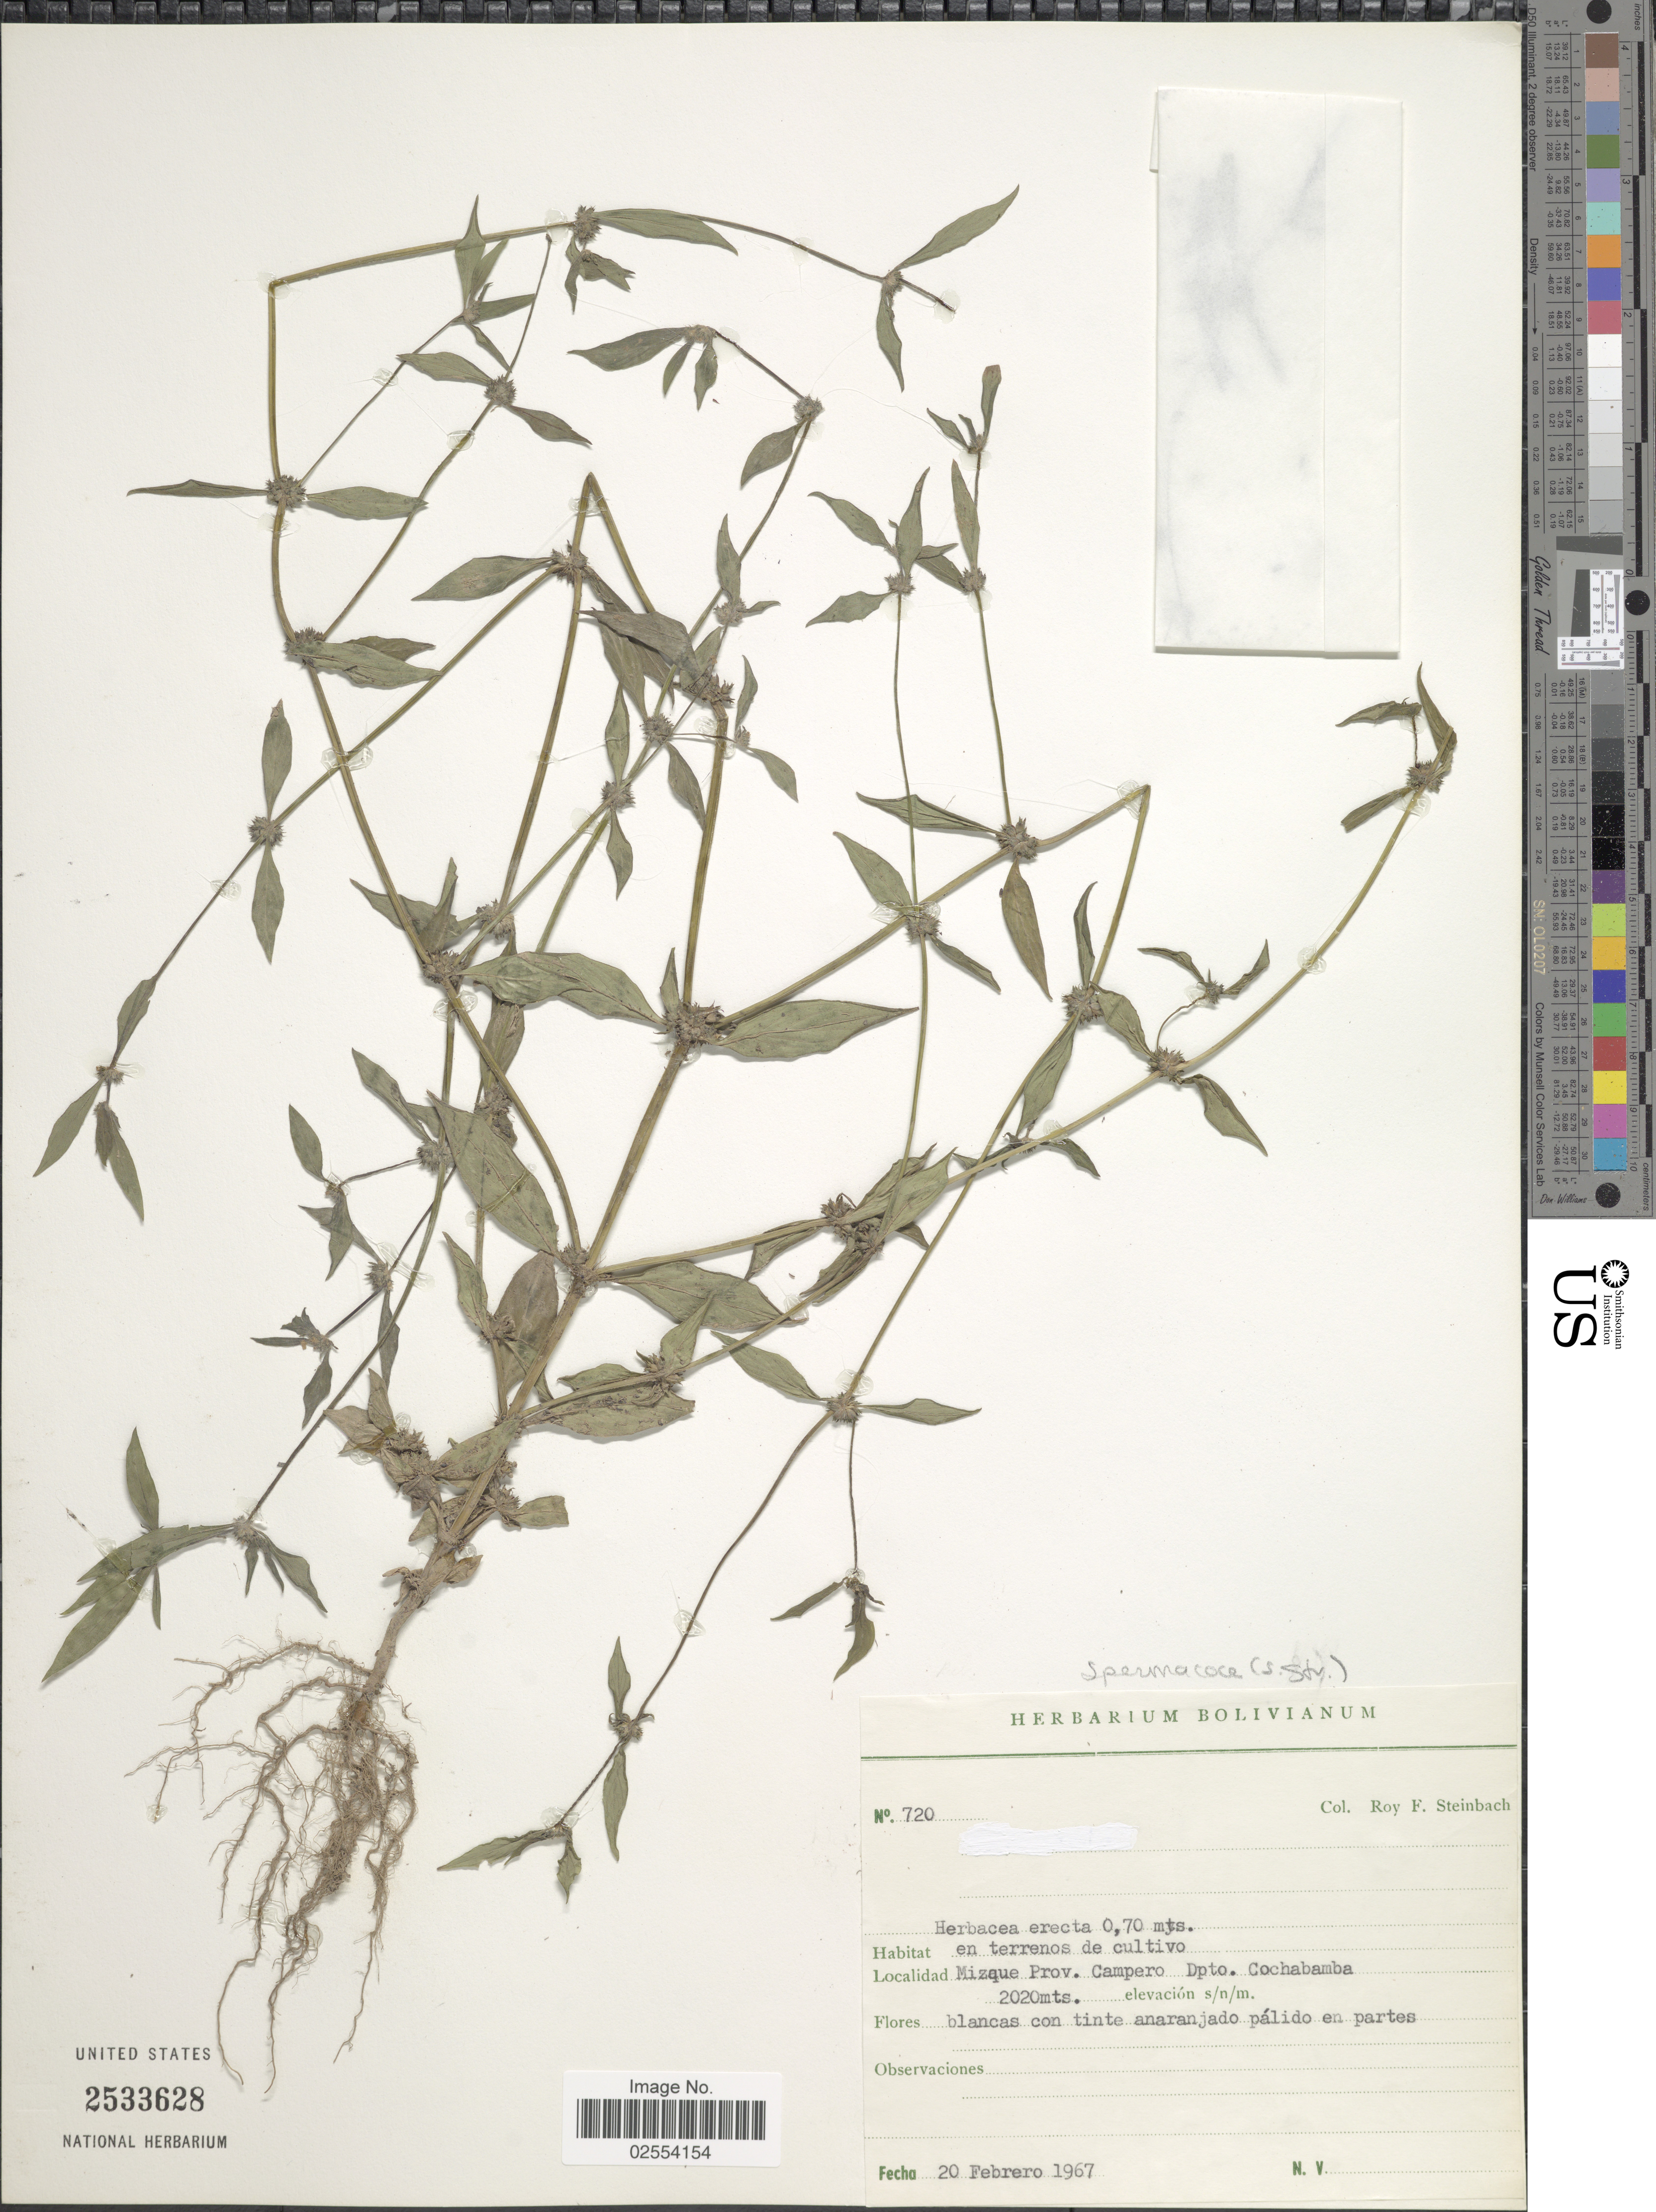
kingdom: Plantae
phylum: Tracheophyta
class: Magnoliopsida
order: Gentianales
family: Rubiaceae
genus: Spermacoce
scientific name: Spermacoce sp.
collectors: R. F. Steinbach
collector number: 720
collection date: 1967-02-20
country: Bolivia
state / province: Cochabamba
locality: Mizque Prov Campero, Dpto. Cochabamba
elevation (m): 2020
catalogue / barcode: US 2533628